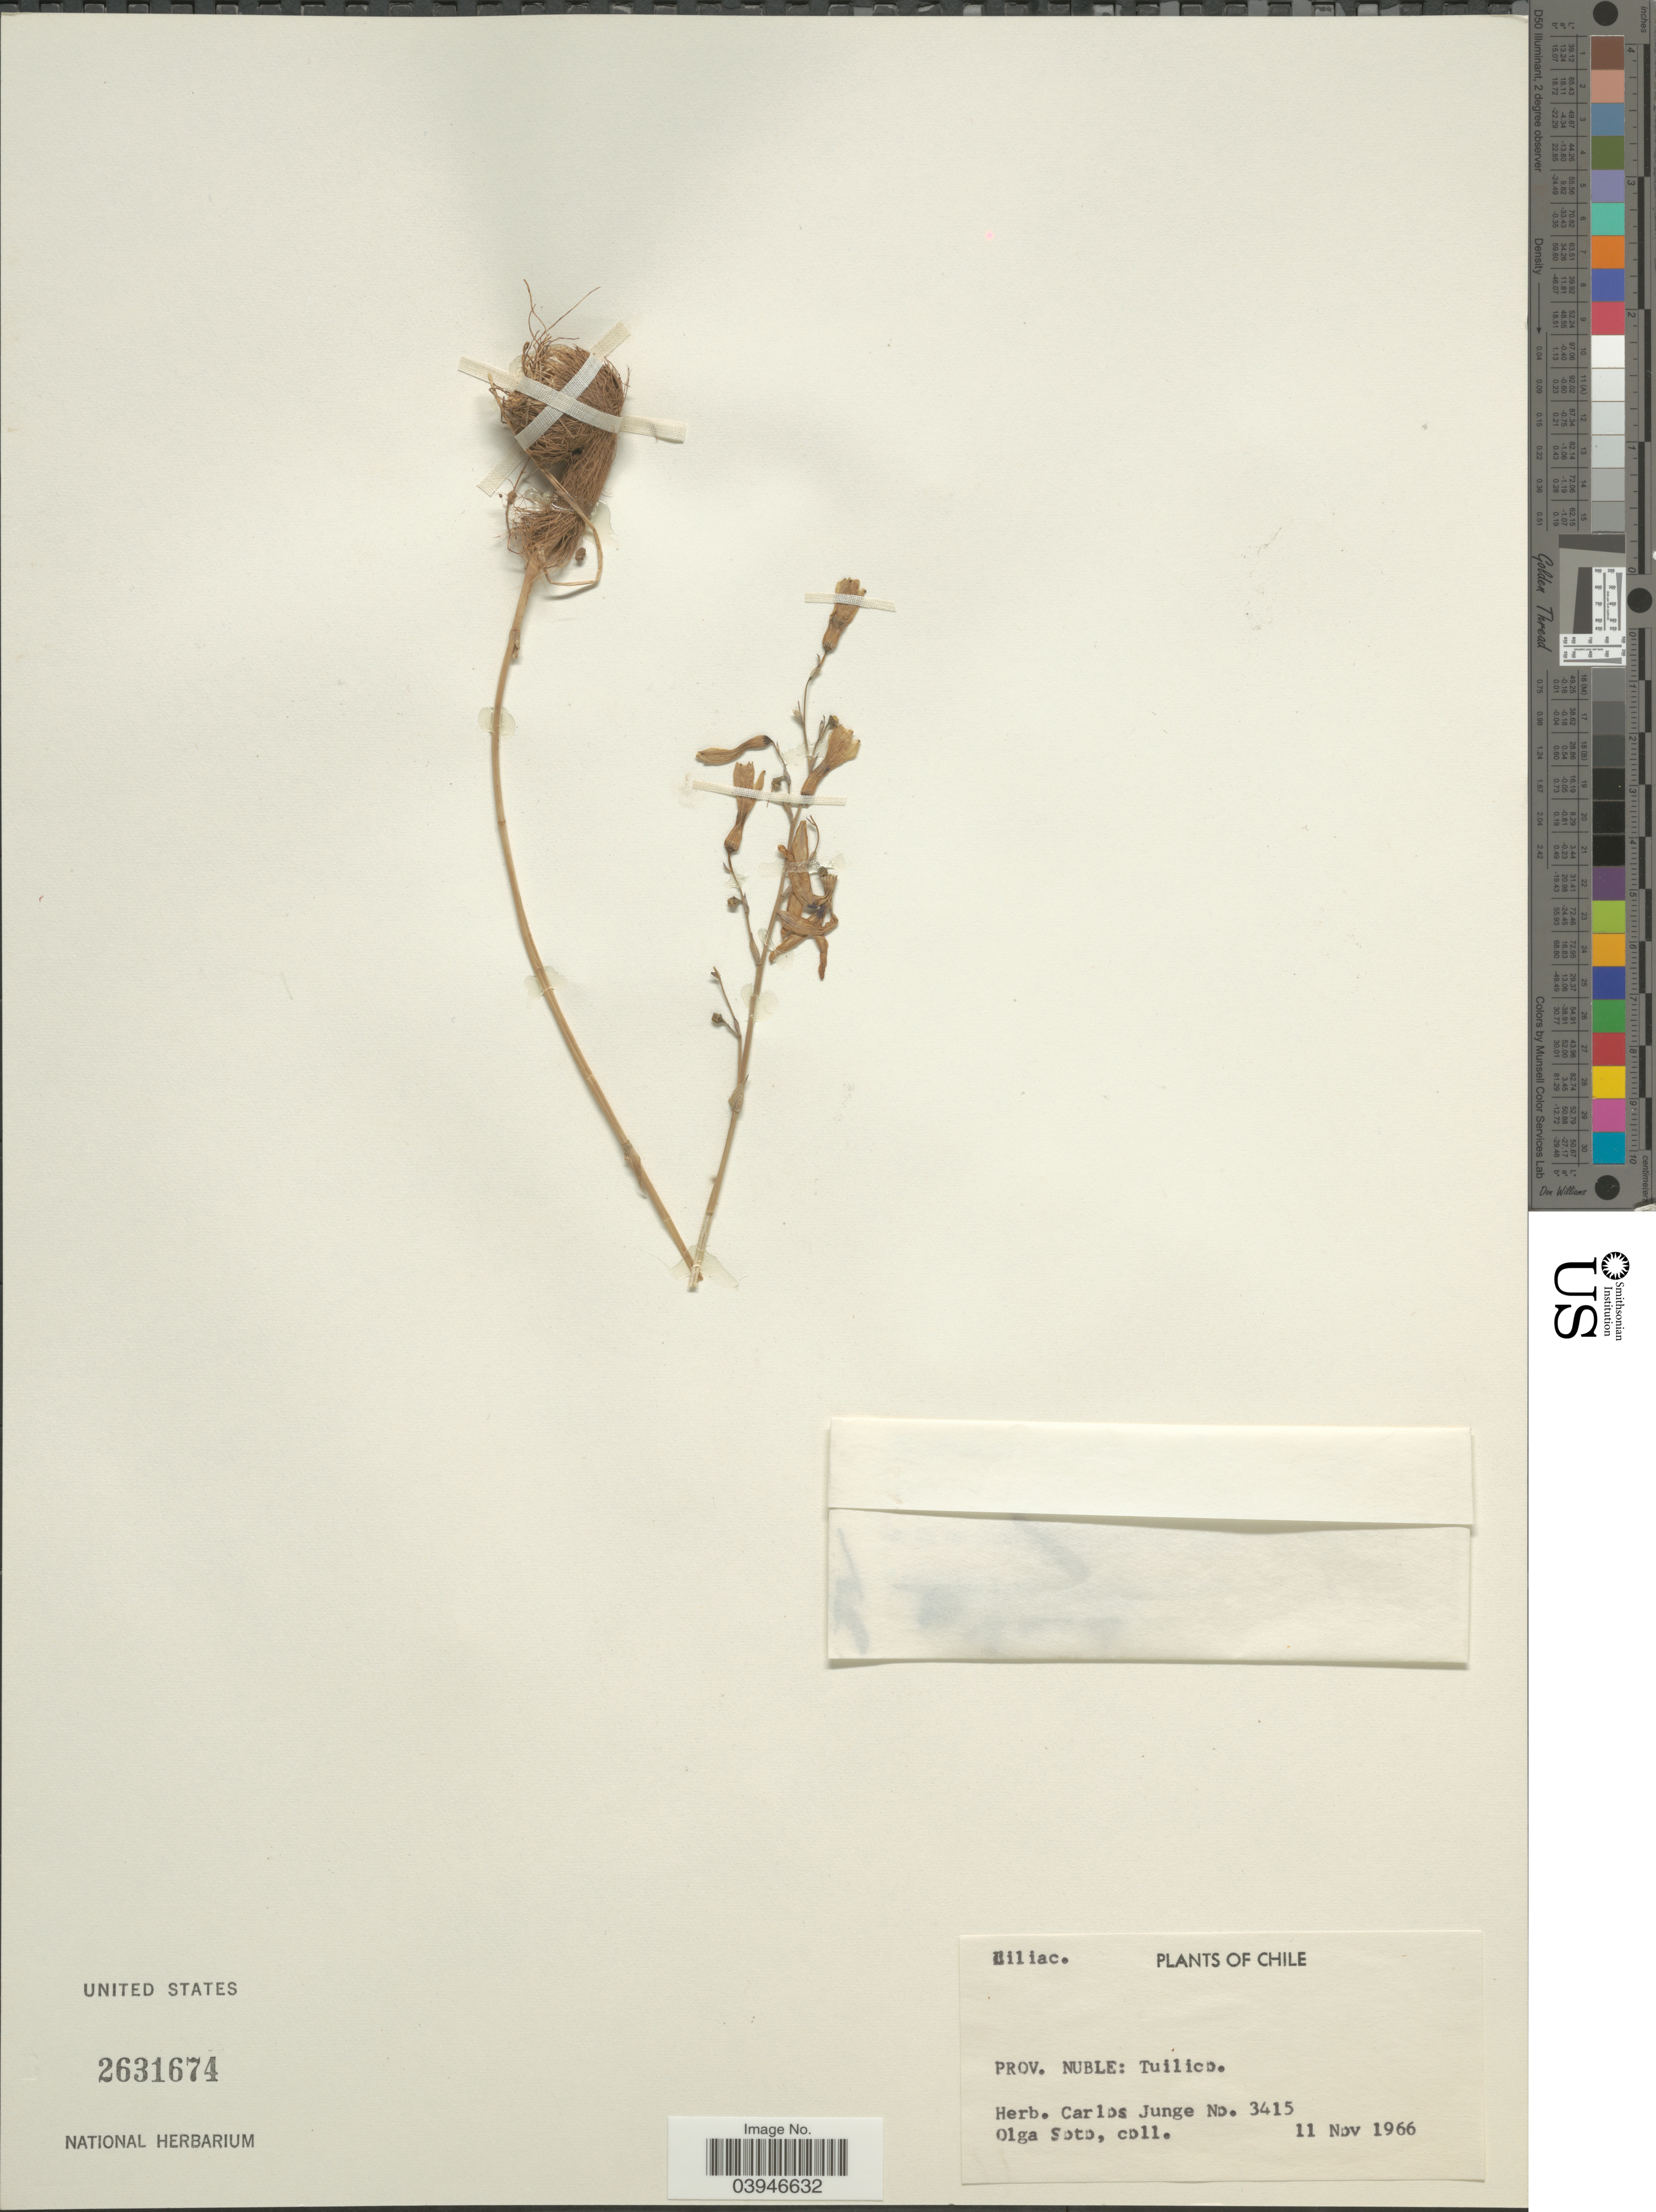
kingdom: Plantae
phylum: Tracheophyta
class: Liliopsida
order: Liliales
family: Liliaceae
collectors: O. Soto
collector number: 3415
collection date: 1966-11-11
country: Chile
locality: Prov. Nuble: Tuilico.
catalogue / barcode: US 2631674